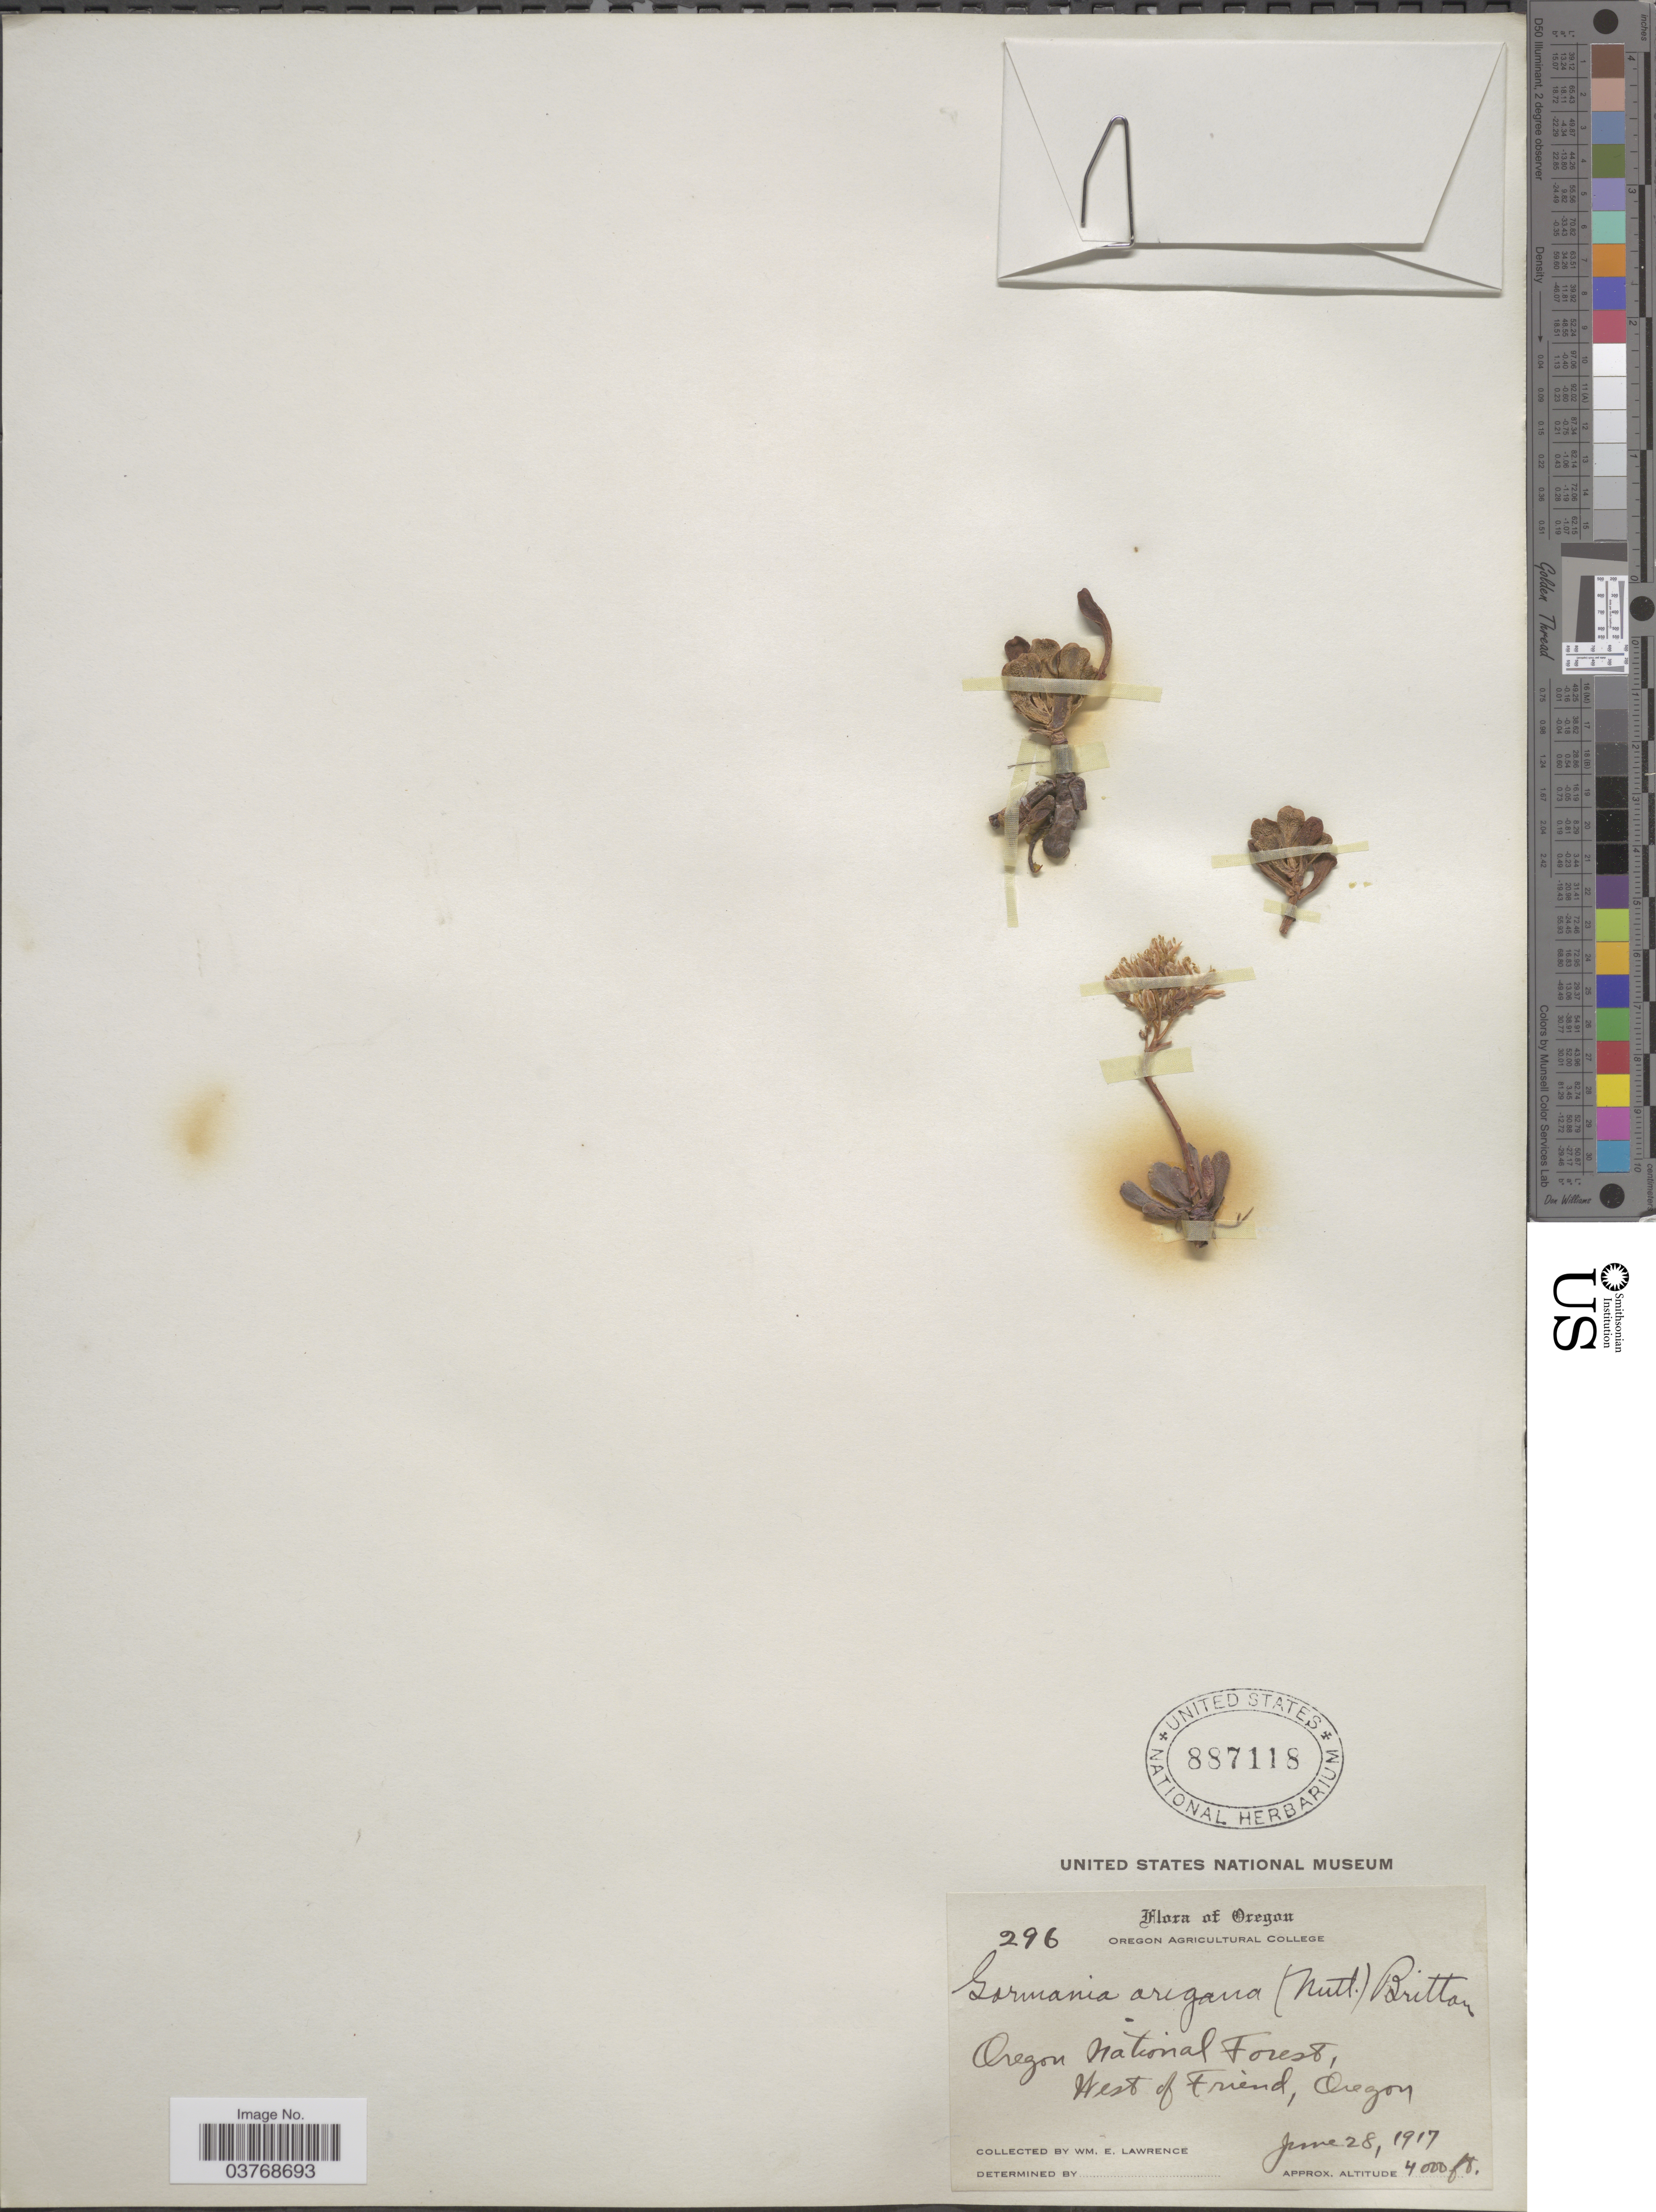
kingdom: Plantae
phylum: Tracheophyta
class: Magnoliopsida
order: Saxifragales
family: Crassulaceae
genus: Sedum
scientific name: Sedum oreganum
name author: Nutt.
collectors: W. Lawrence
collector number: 296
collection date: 1917-06-28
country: United States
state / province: Oregon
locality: Oregon National Forest, West of Friend.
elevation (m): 1219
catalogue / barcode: US 887118